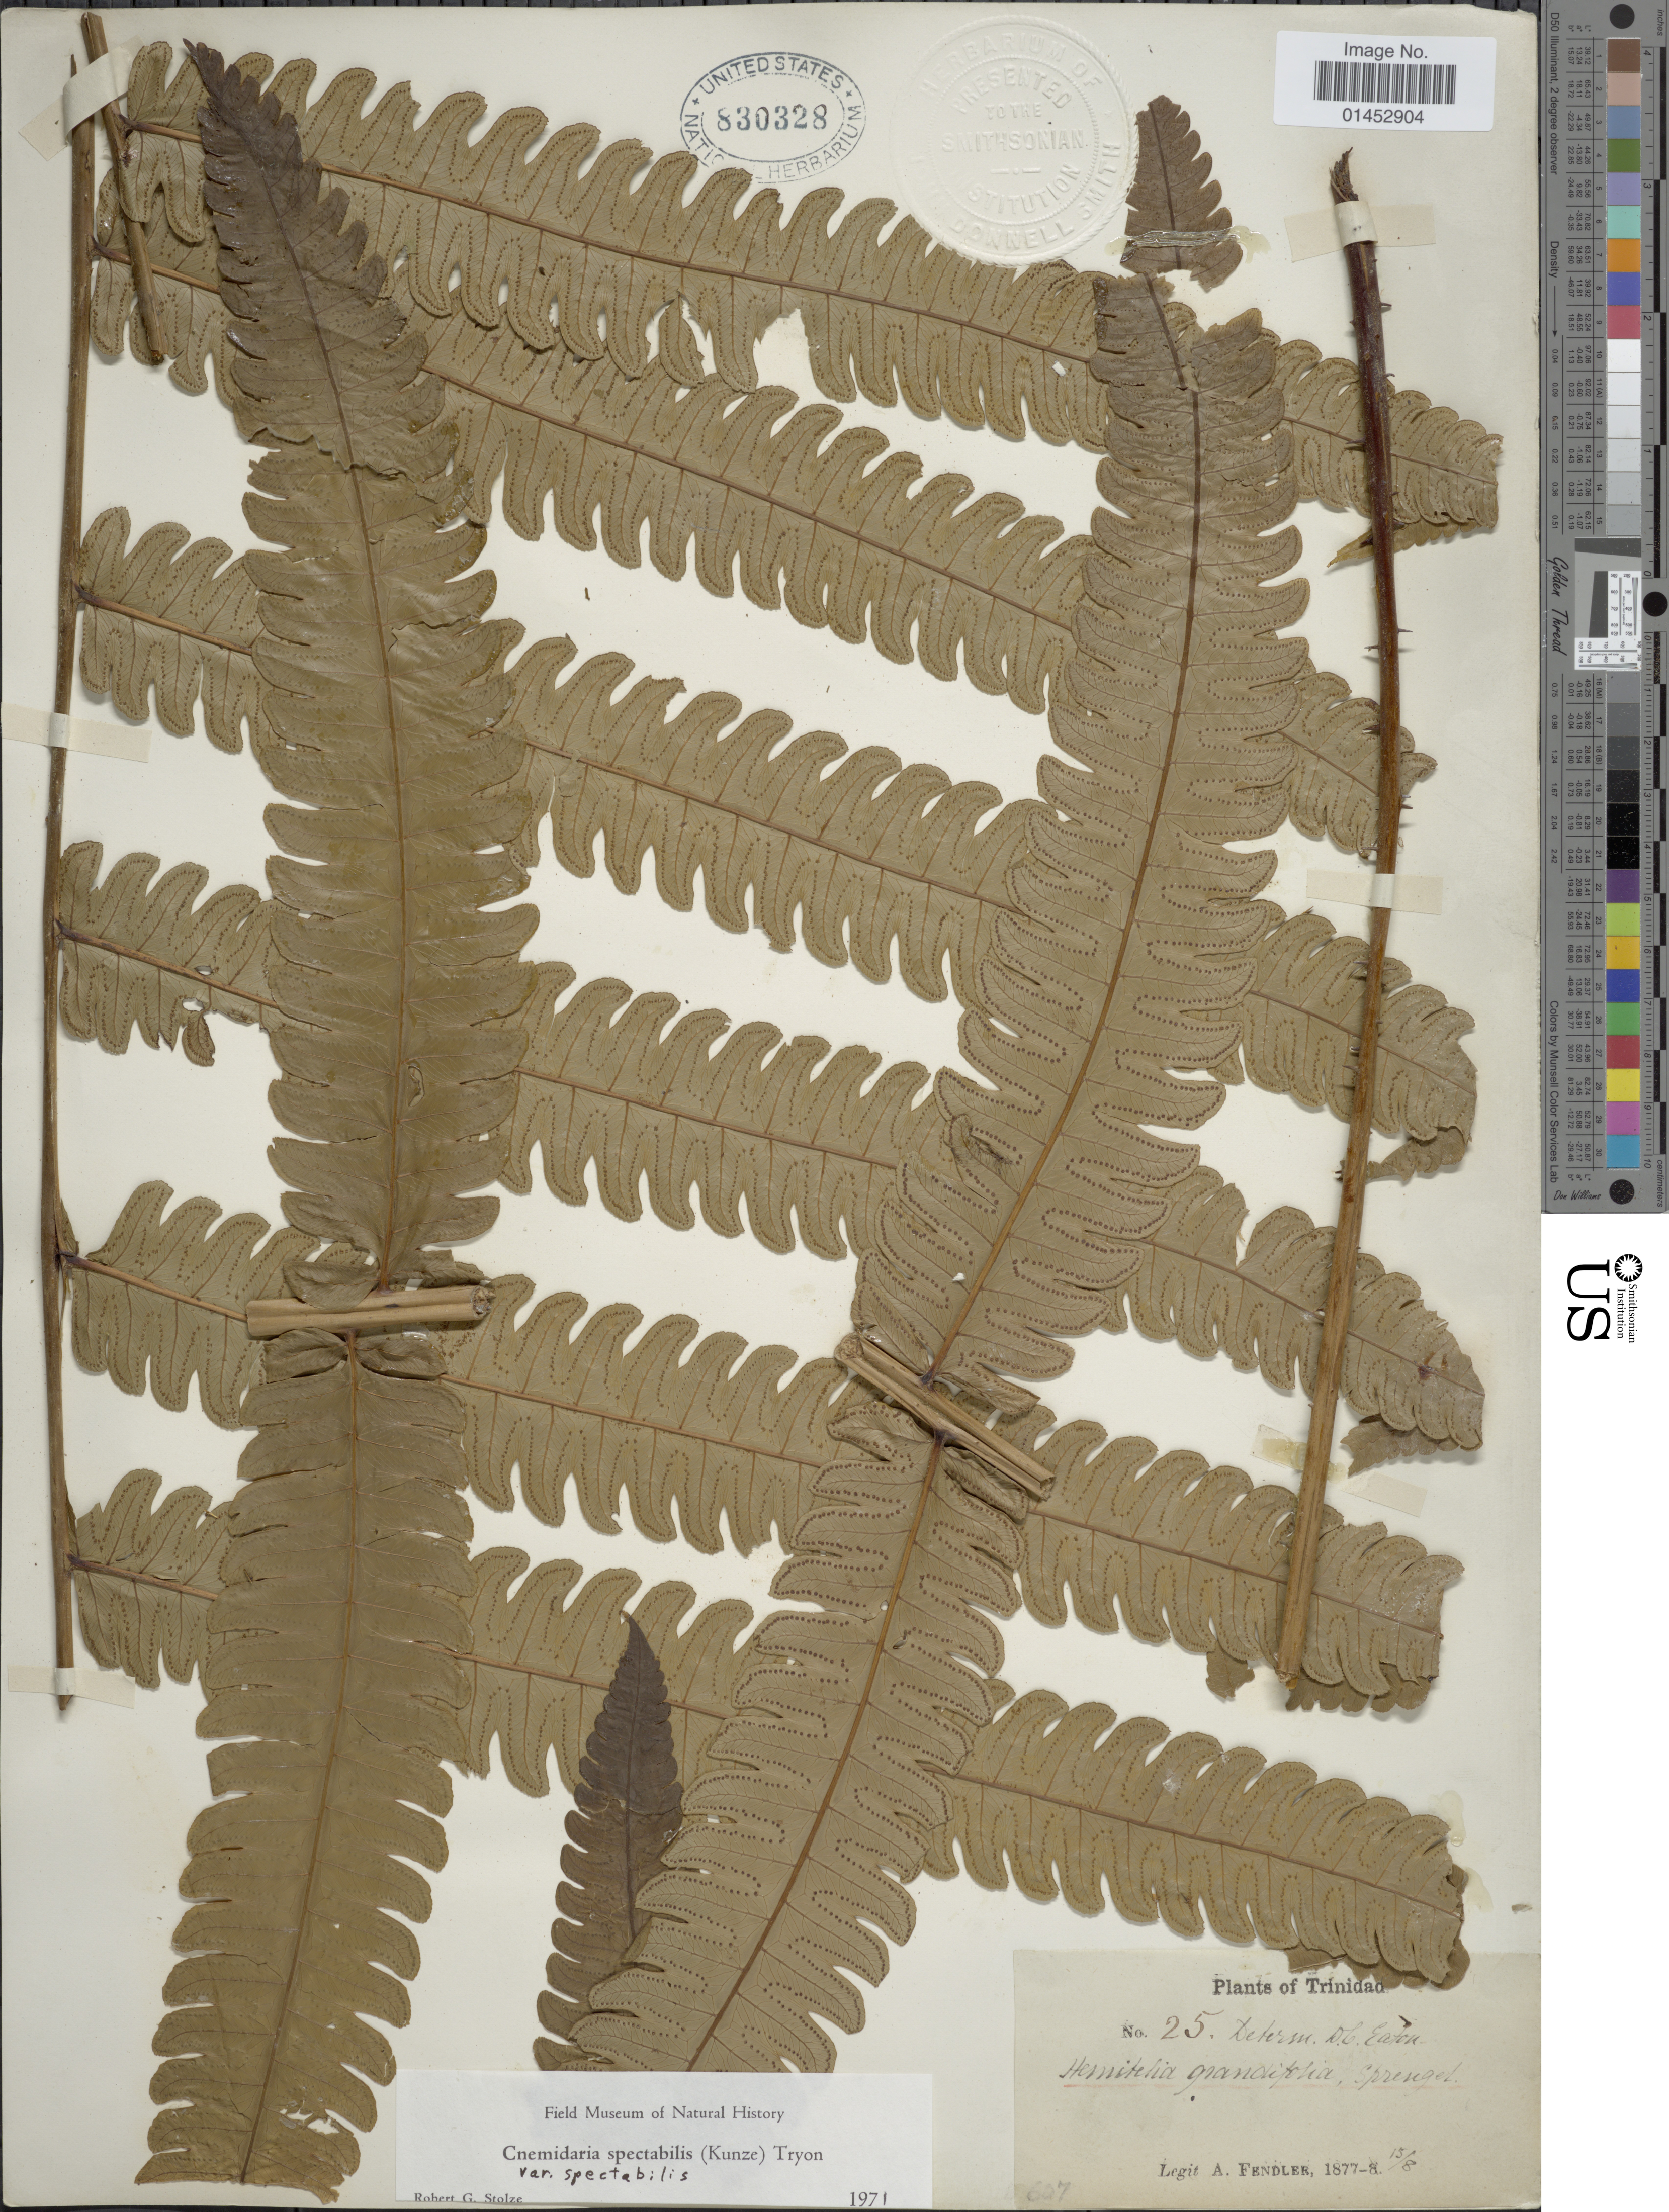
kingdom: Plantae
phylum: Tracheophyta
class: Polypodiopsida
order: Cyatheales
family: Cyatheaceae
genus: Cyathea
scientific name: Cyathea spectabilis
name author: (Kunze) Domin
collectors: A. Fendler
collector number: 25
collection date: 1877-08-15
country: Trinidad and Tobago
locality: Trinidad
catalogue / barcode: US 830328